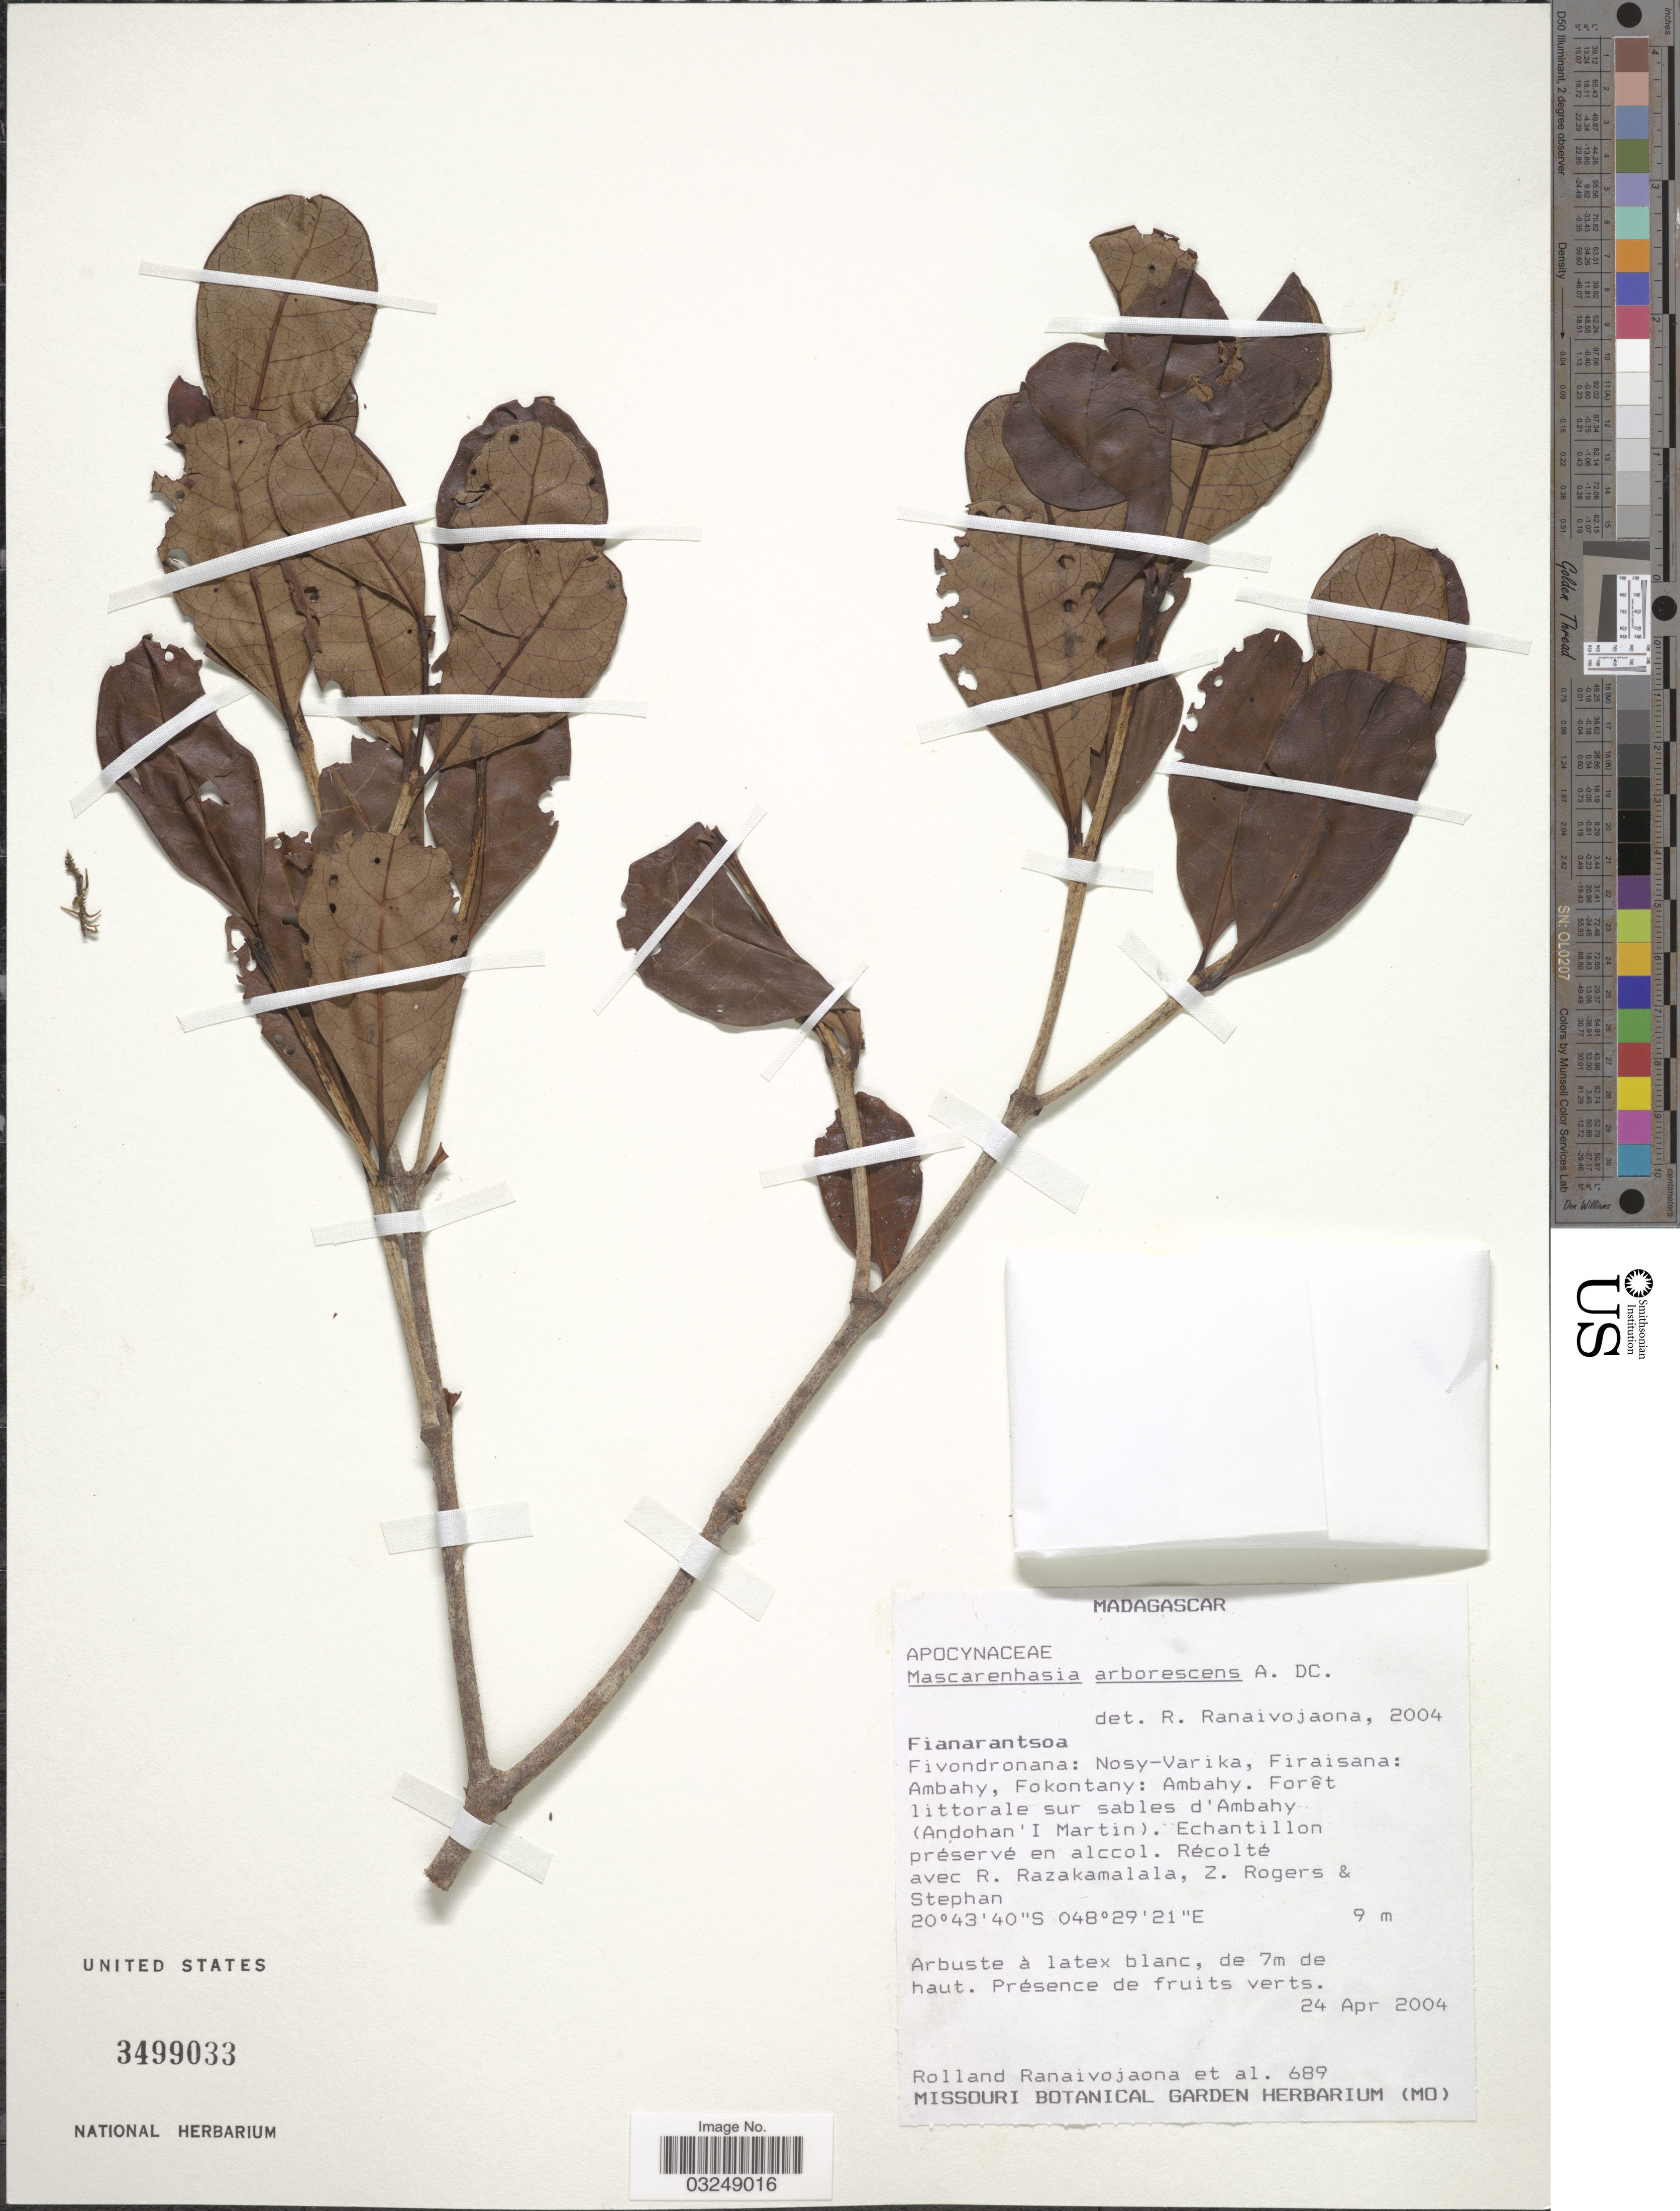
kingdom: Plantae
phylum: Tracheophyta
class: Magnoliopsida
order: Gentianales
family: Apocynaceae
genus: Mascarenhasia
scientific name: Mascarenhasia arborescens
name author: A. DC.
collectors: R. Ranaivojaona, R. Razakamalala, Z. S. Rogers & Stephan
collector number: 689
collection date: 2004-04-24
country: Madagascar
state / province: Vatovavy Fitovinany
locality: Fivondronana: Nosy-Varika, Firaisana: Ambahy, Fokontany: Ambahy. Forêt littorale sur sables d'Ambahy (Andohan 'I Martin).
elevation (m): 9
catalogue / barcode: US 3499033